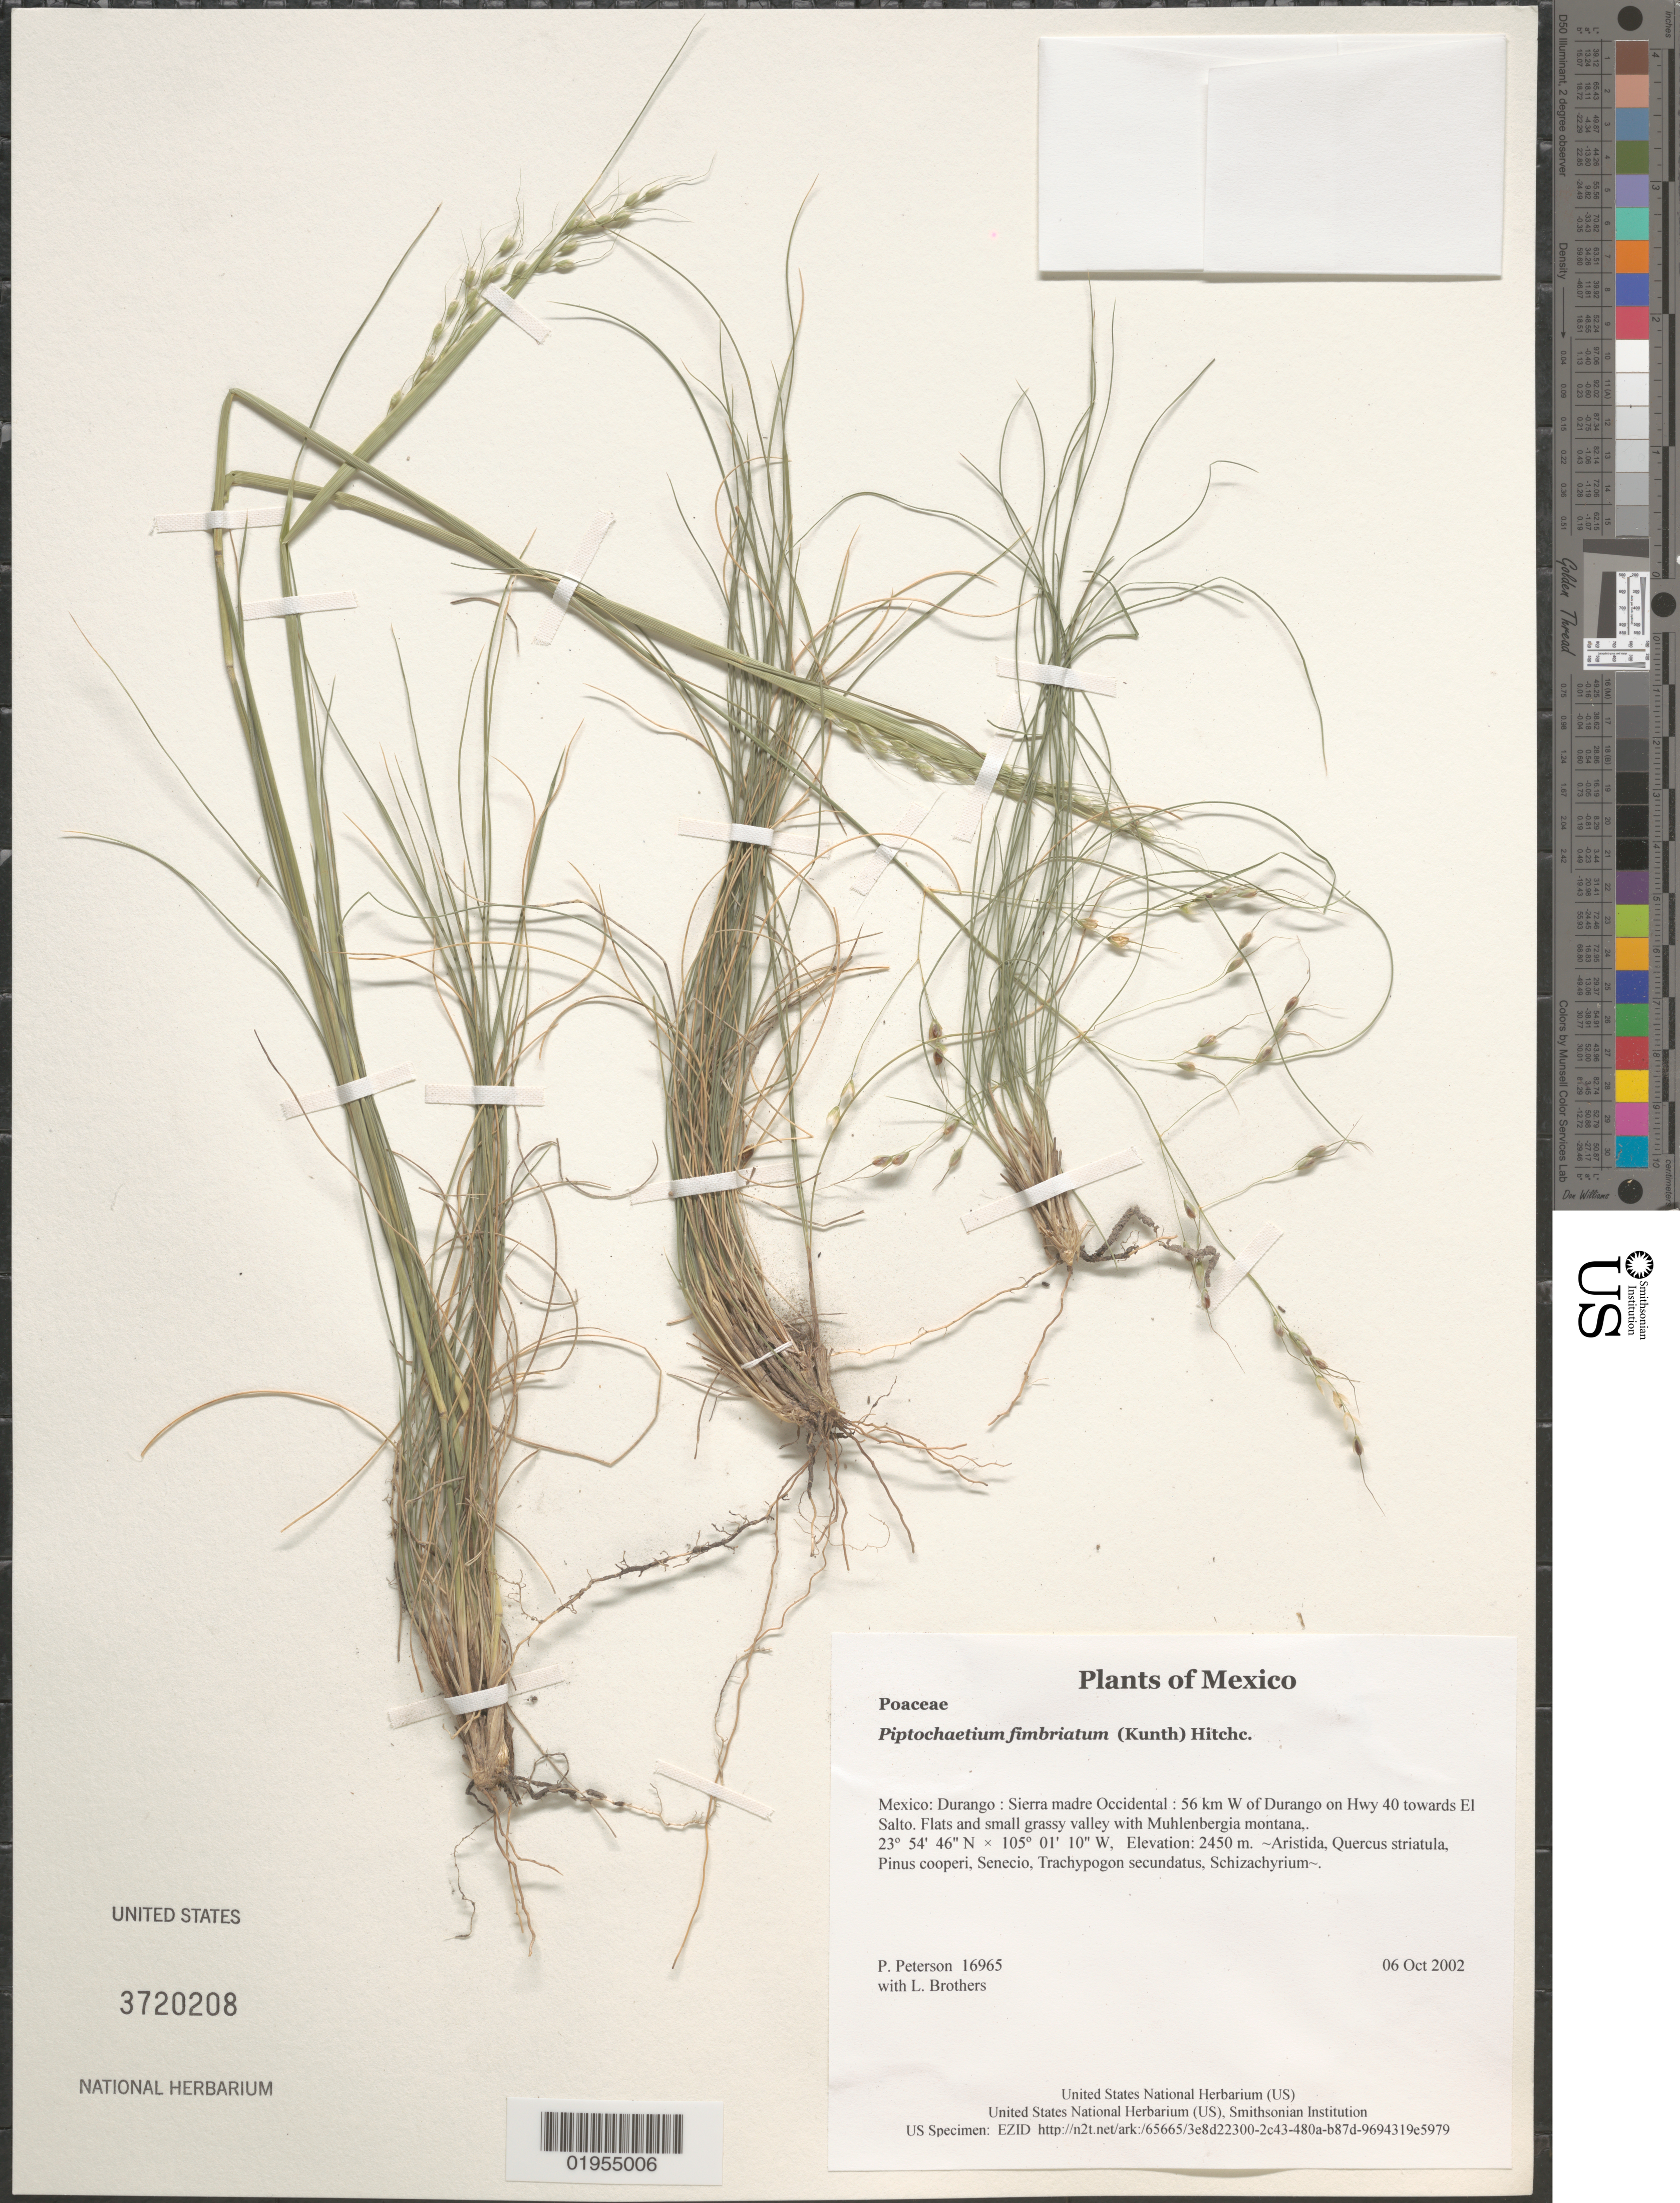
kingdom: Plantae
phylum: Tracheophyta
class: Liliopsida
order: Poales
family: Poaceae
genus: Piptochaetium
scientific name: Piptochaetium fimbriatum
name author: (Kunth) Hitchc.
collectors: P. M. Peterson & L. E. Brothers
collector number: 16965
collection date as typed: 06 Oct 2002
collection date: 2002-10-06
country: Mexico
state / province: Durango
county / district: Sierra madre Occidental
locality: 56 km W of Durango on Hwy 40 towards El Salto. Flats and small grassy valley with Muhlenbergia montana,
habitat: ~Aristida, Quercus striatula, Pinus cooperi, Senecio, Trachypogon secundatus, Schizachyrium~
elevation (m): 2450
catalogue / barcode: US 3720208